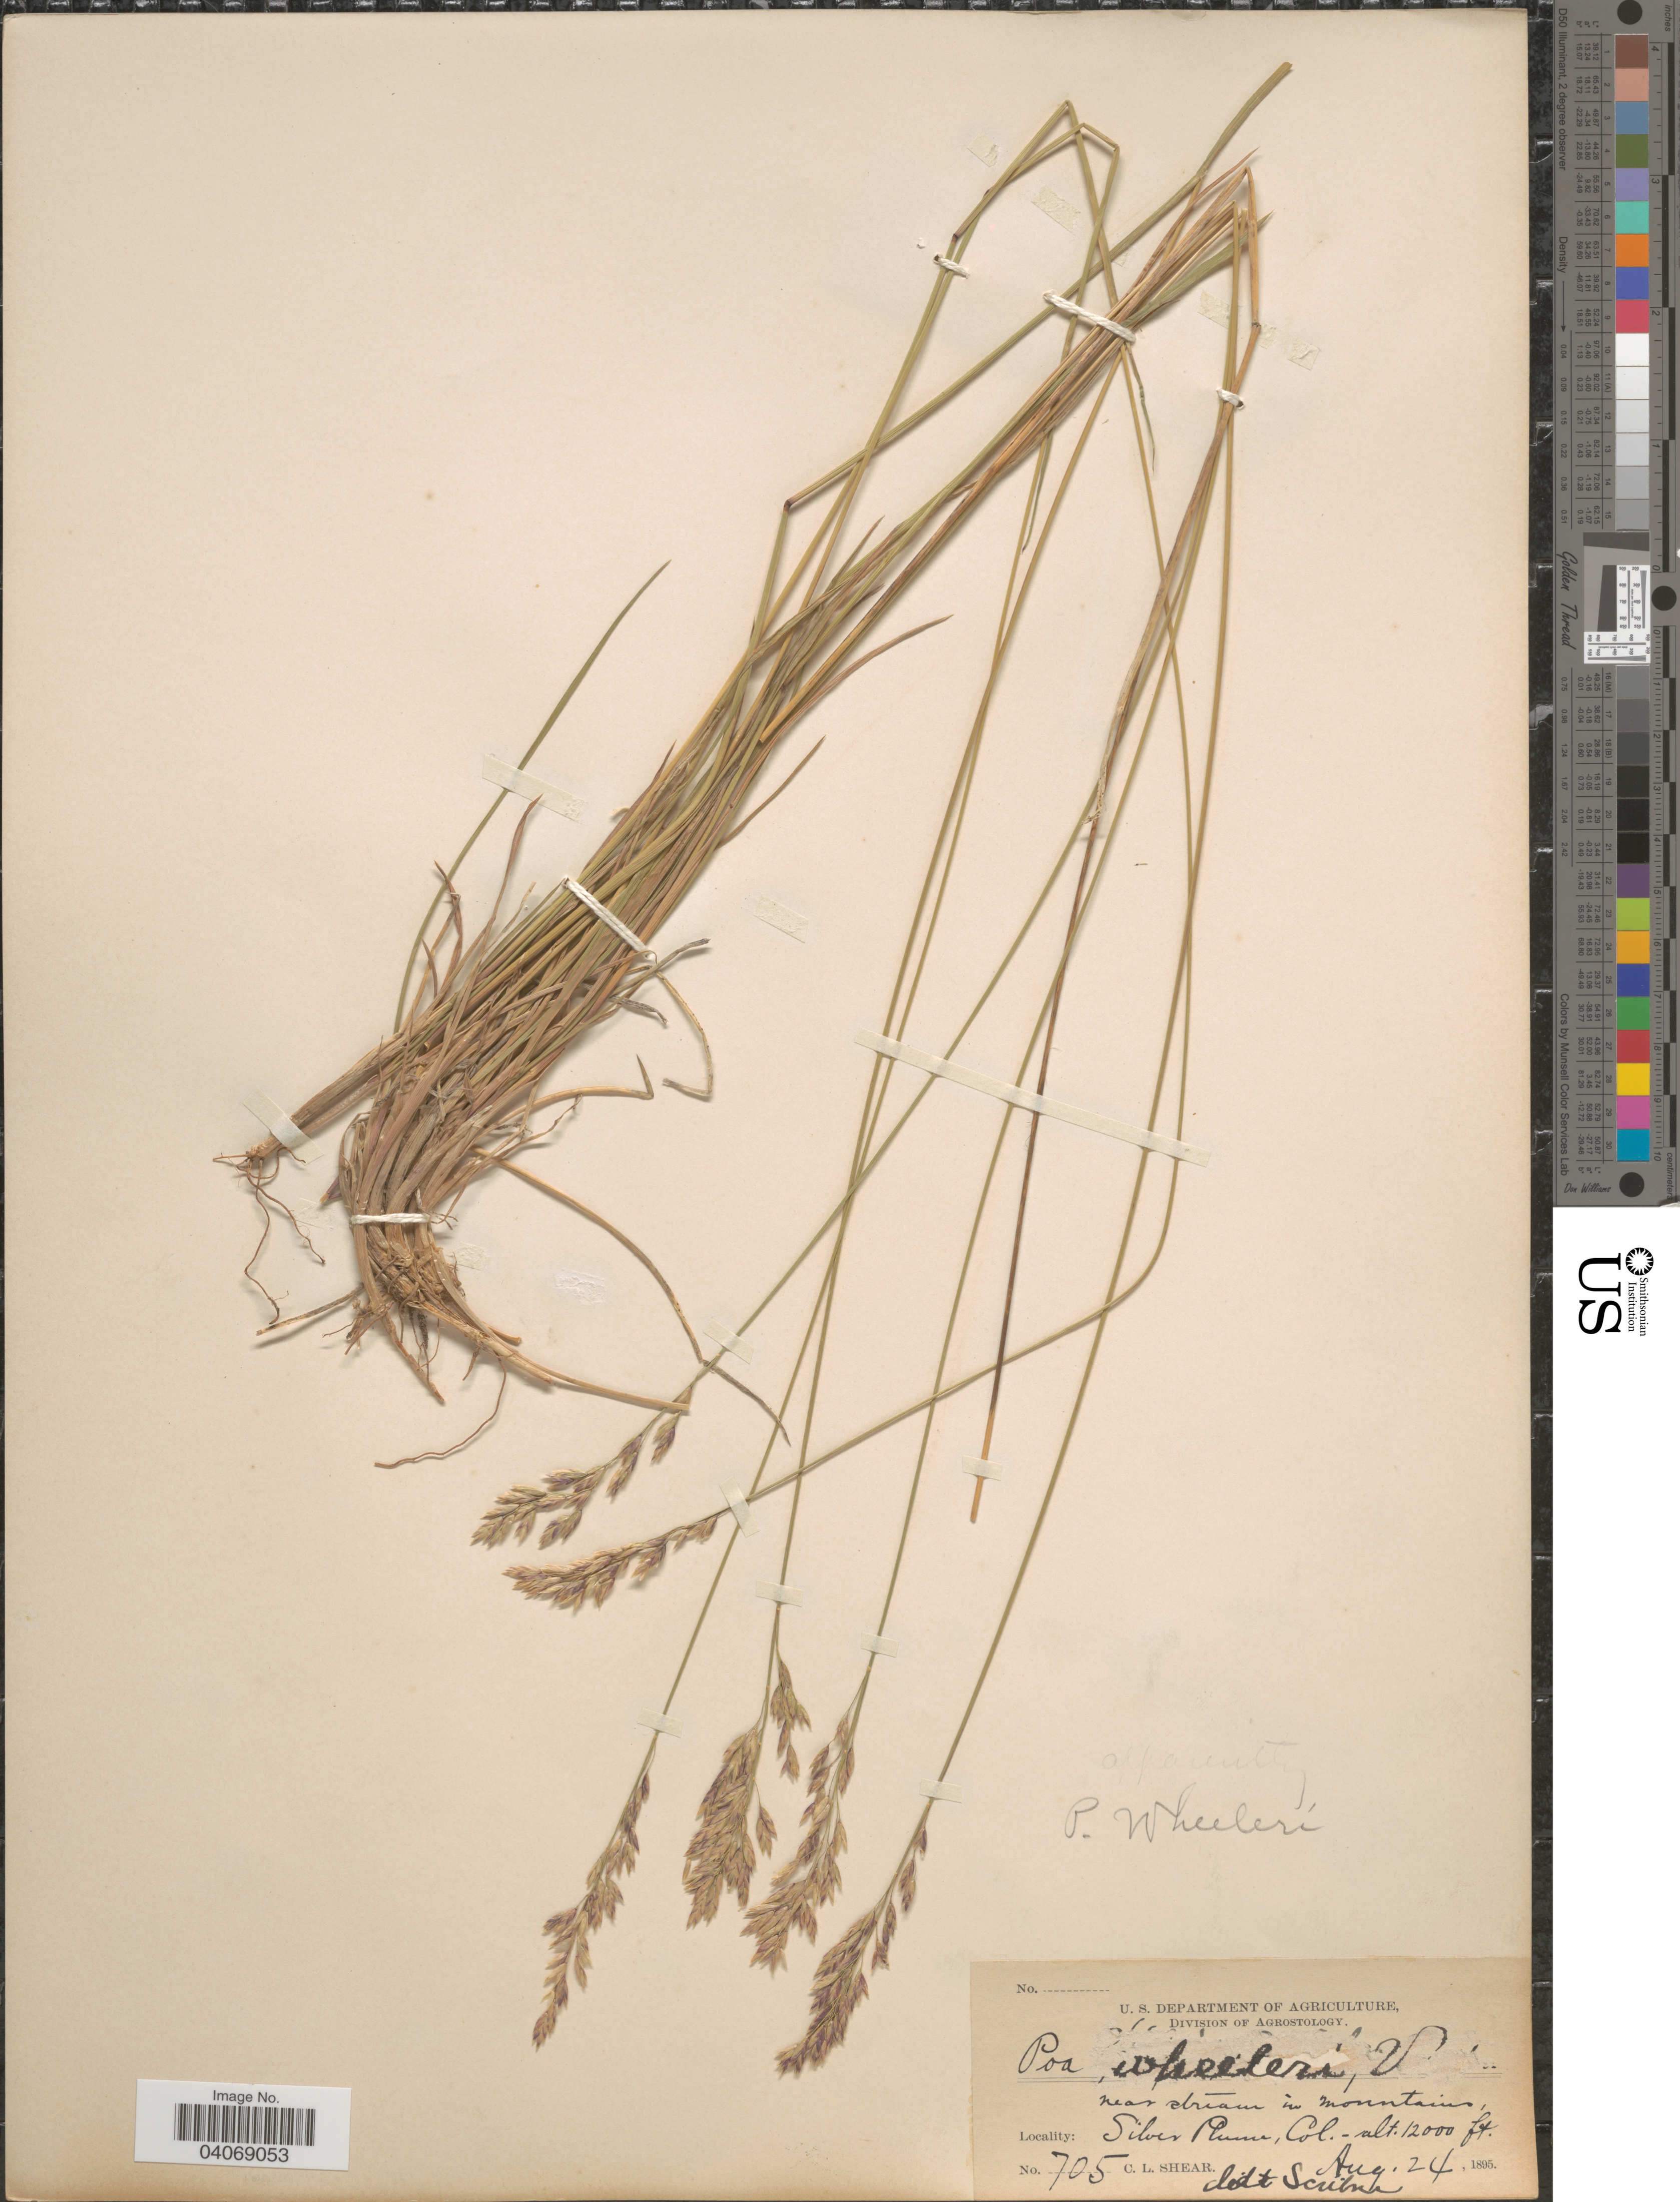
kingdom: Plantae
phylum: Tracheophyta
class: Liliopsida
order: Poales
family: Poaceae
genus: Poa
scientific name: Poa wheeleri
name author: Vasey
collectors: C. L. Shear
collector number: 705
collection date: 1895-08-24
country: United States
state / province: Colorado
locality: Near stream in mountains, Silver Plume.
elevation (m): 3658